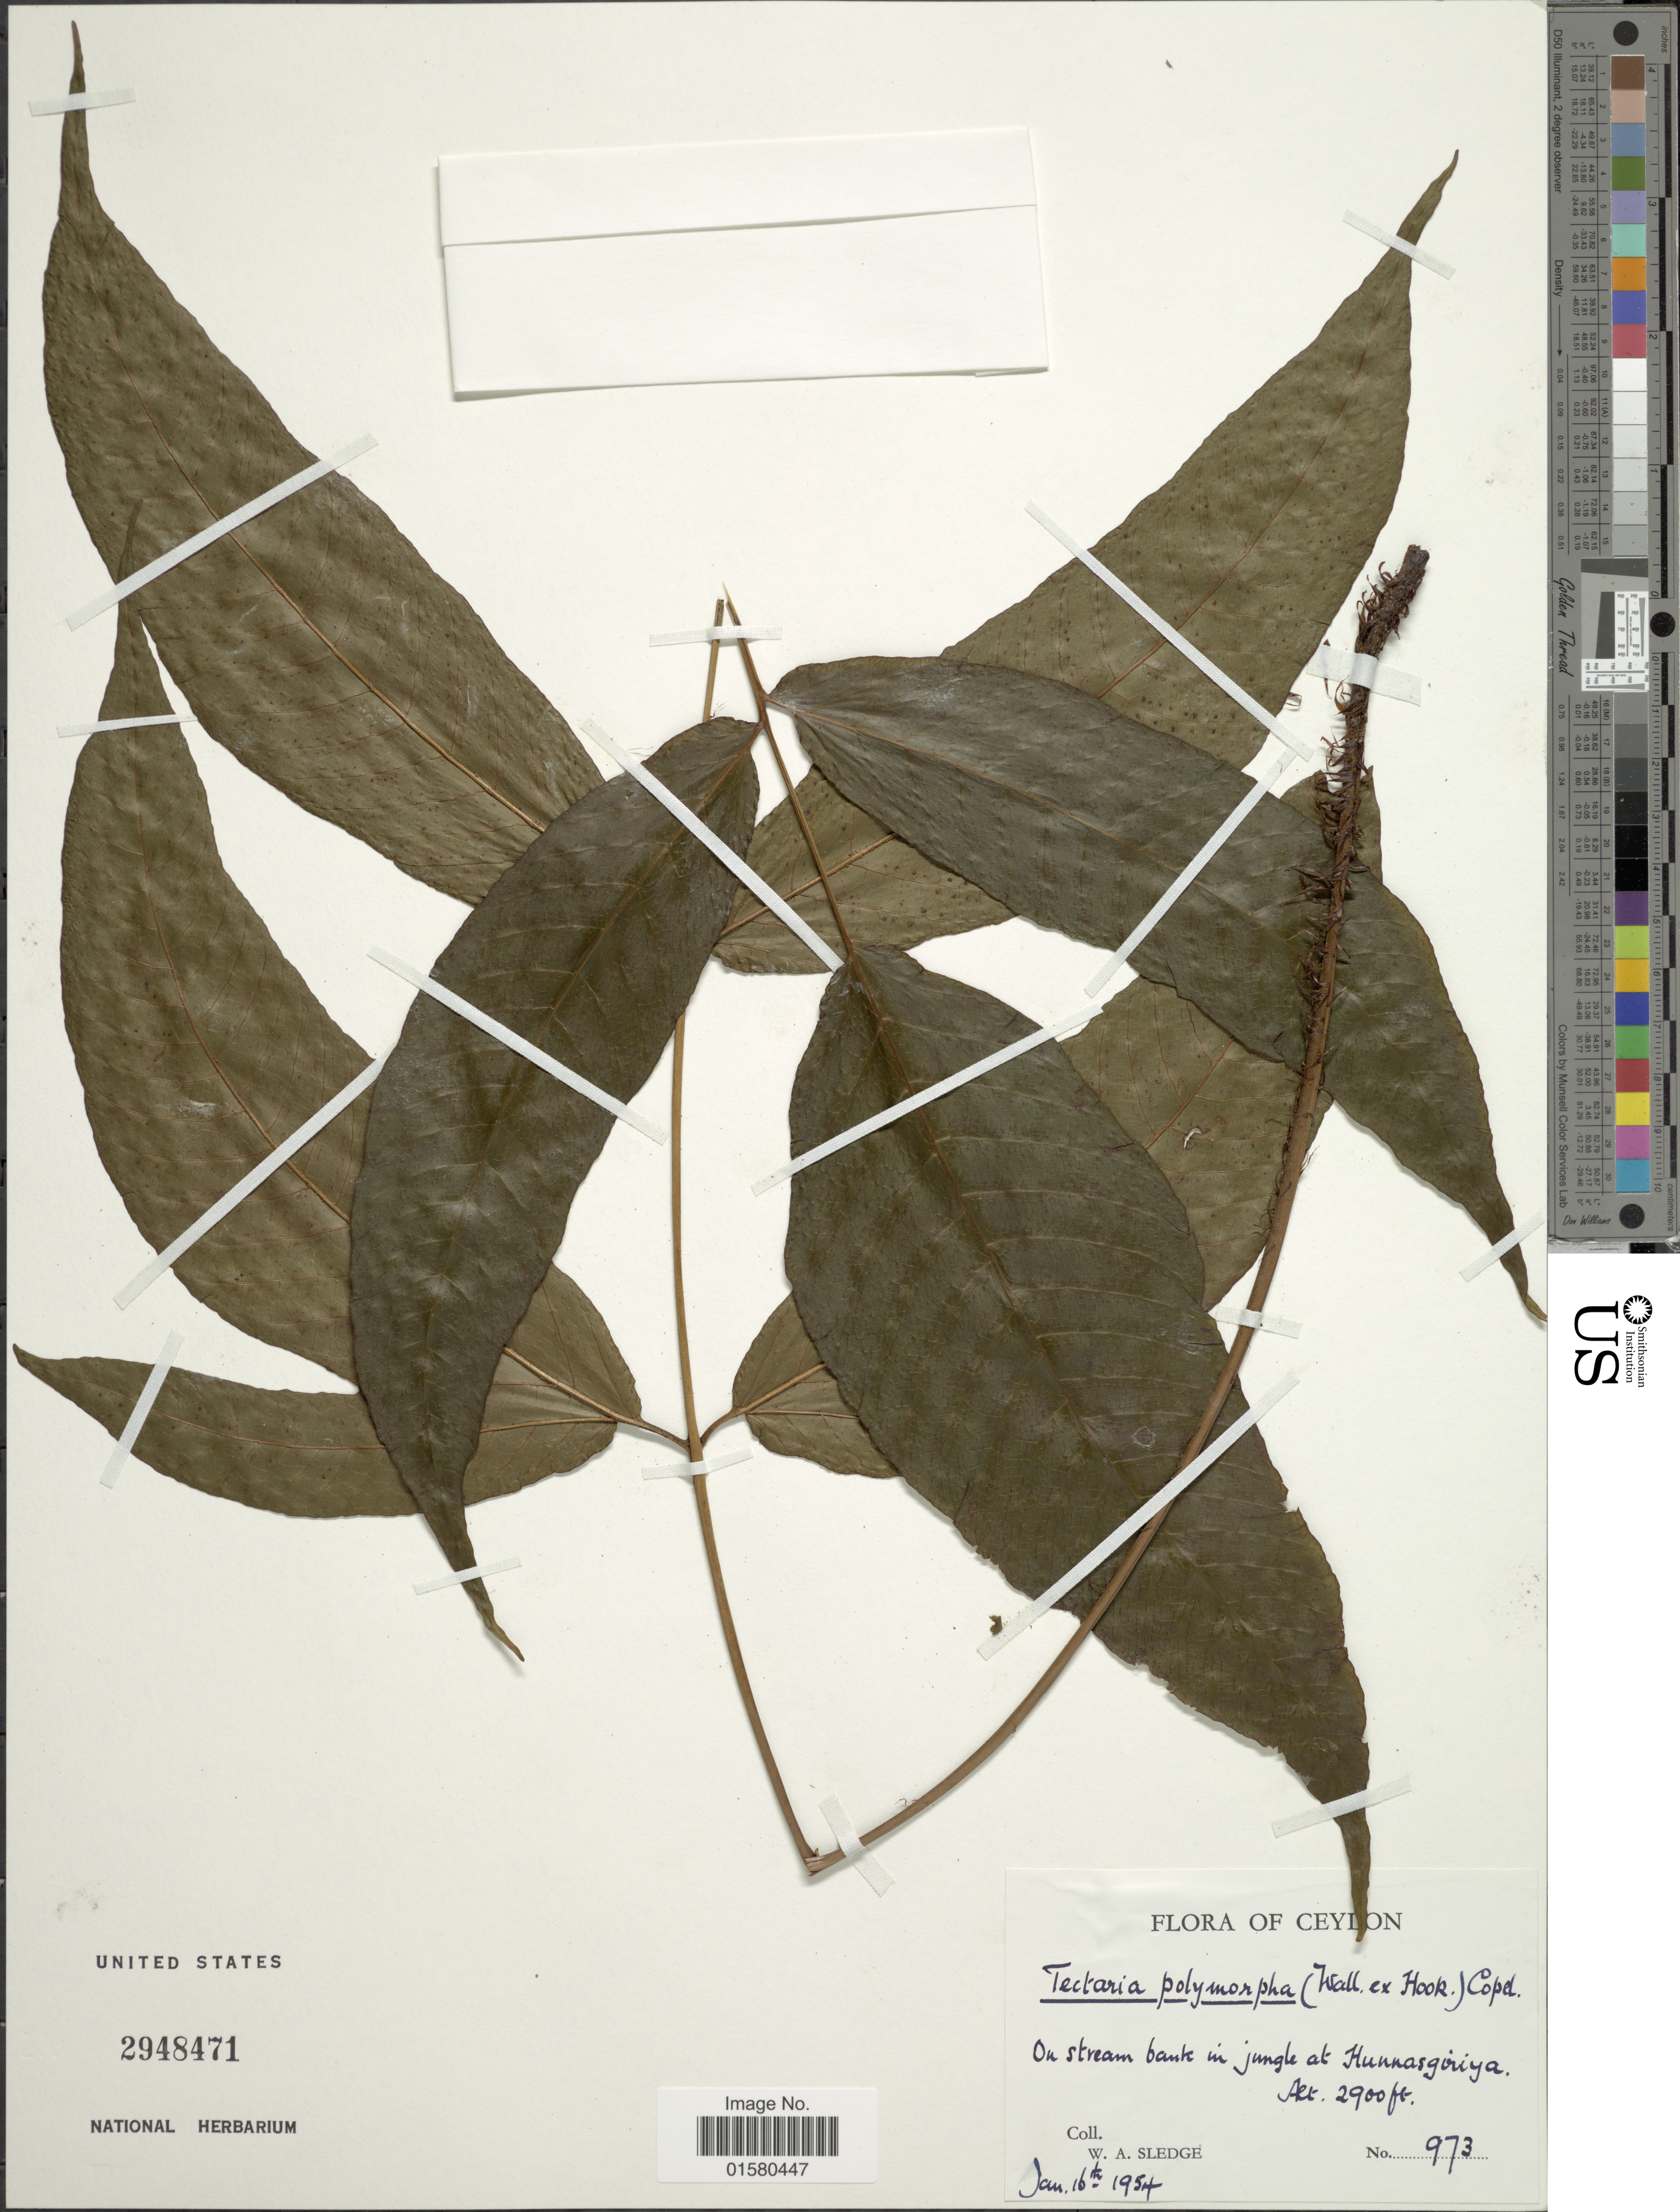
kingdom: Plantae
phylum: Tracheophyta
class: Polypodiopsida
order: Polypodiales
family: Tectariaceae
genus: Tectaria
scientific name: Tectaria polymorpha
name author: (Wall. ex Hook.) Copel.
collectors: W. A. Sledge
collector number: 973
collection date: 1954-01-16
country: Sri Lanka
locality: Ceylon, On stream bank in jungle at Hunnasgiriya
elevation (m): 884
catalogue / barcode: US 2948471